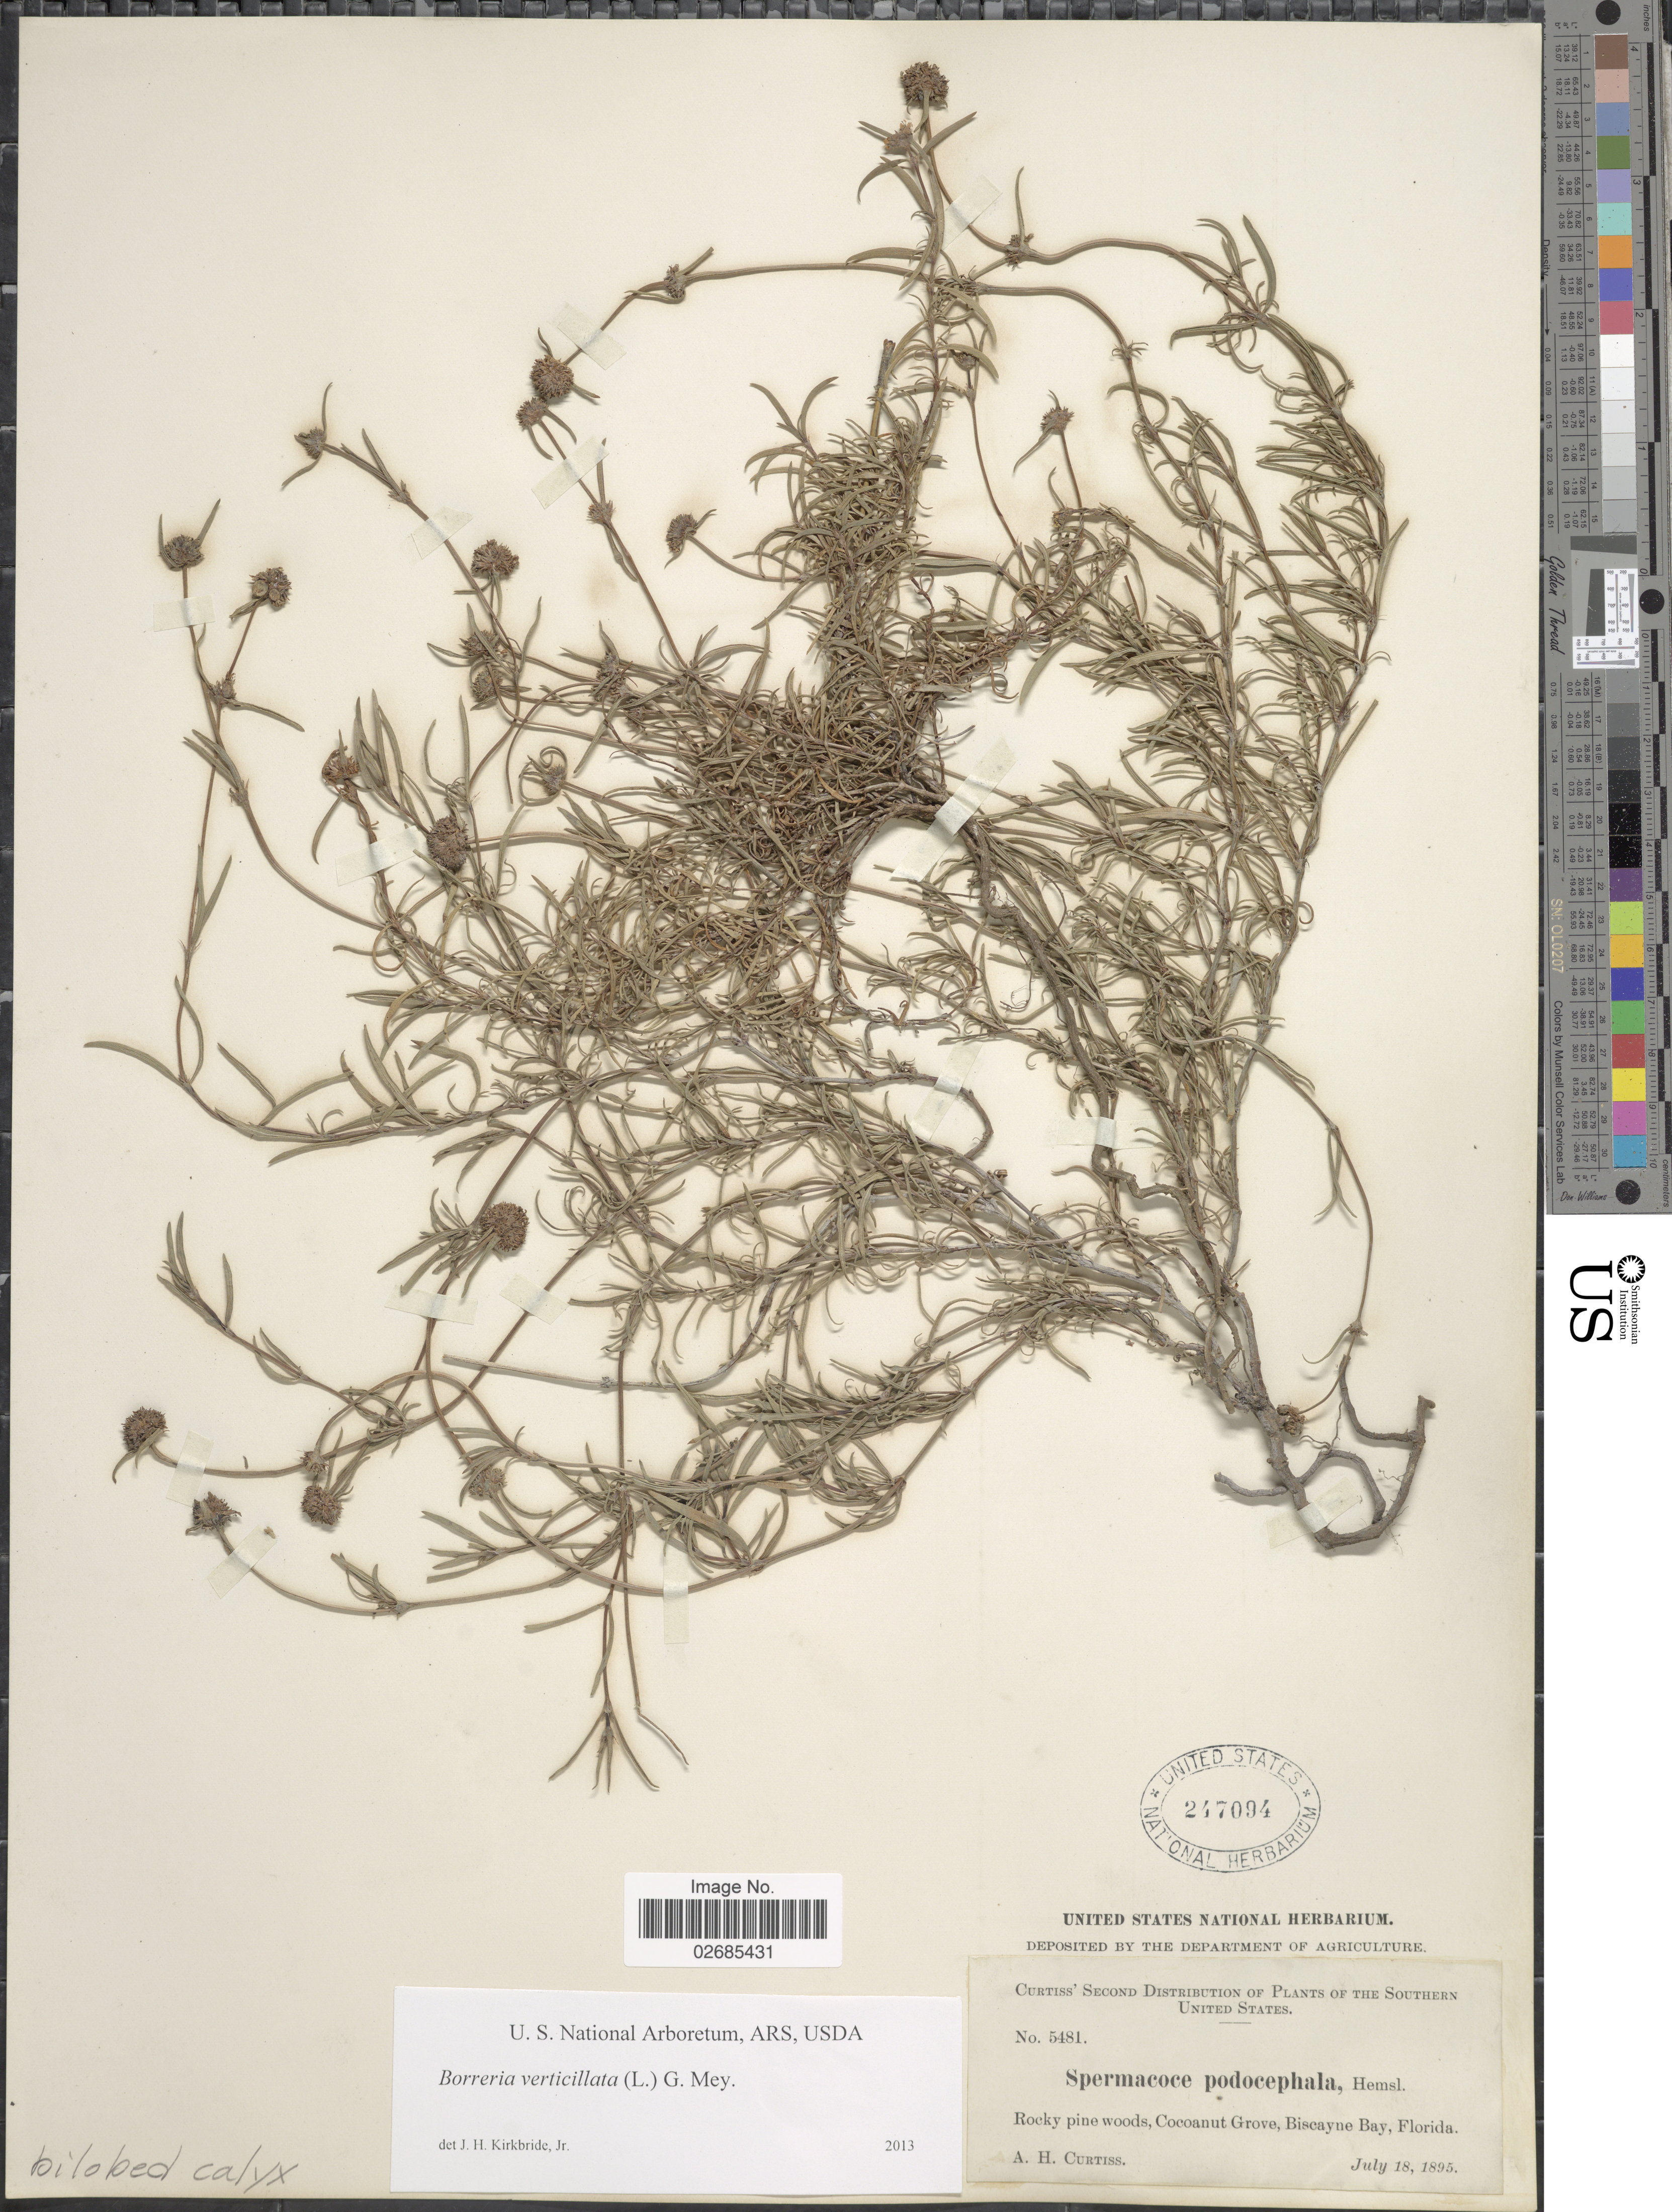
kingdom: Plantae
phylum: Tracheophyta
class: Magnoliopsida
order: Gentianales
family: Rubiaceae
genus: Borreria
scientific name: Borreria verticillata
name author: (L.) G. Mey.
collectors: A. H. Curtiss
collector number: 5481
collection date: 1895-07-18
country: United States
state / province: Florida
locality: Southern United States. Cocoanut Grove, Biscayne Bay.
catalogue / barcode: US 247094